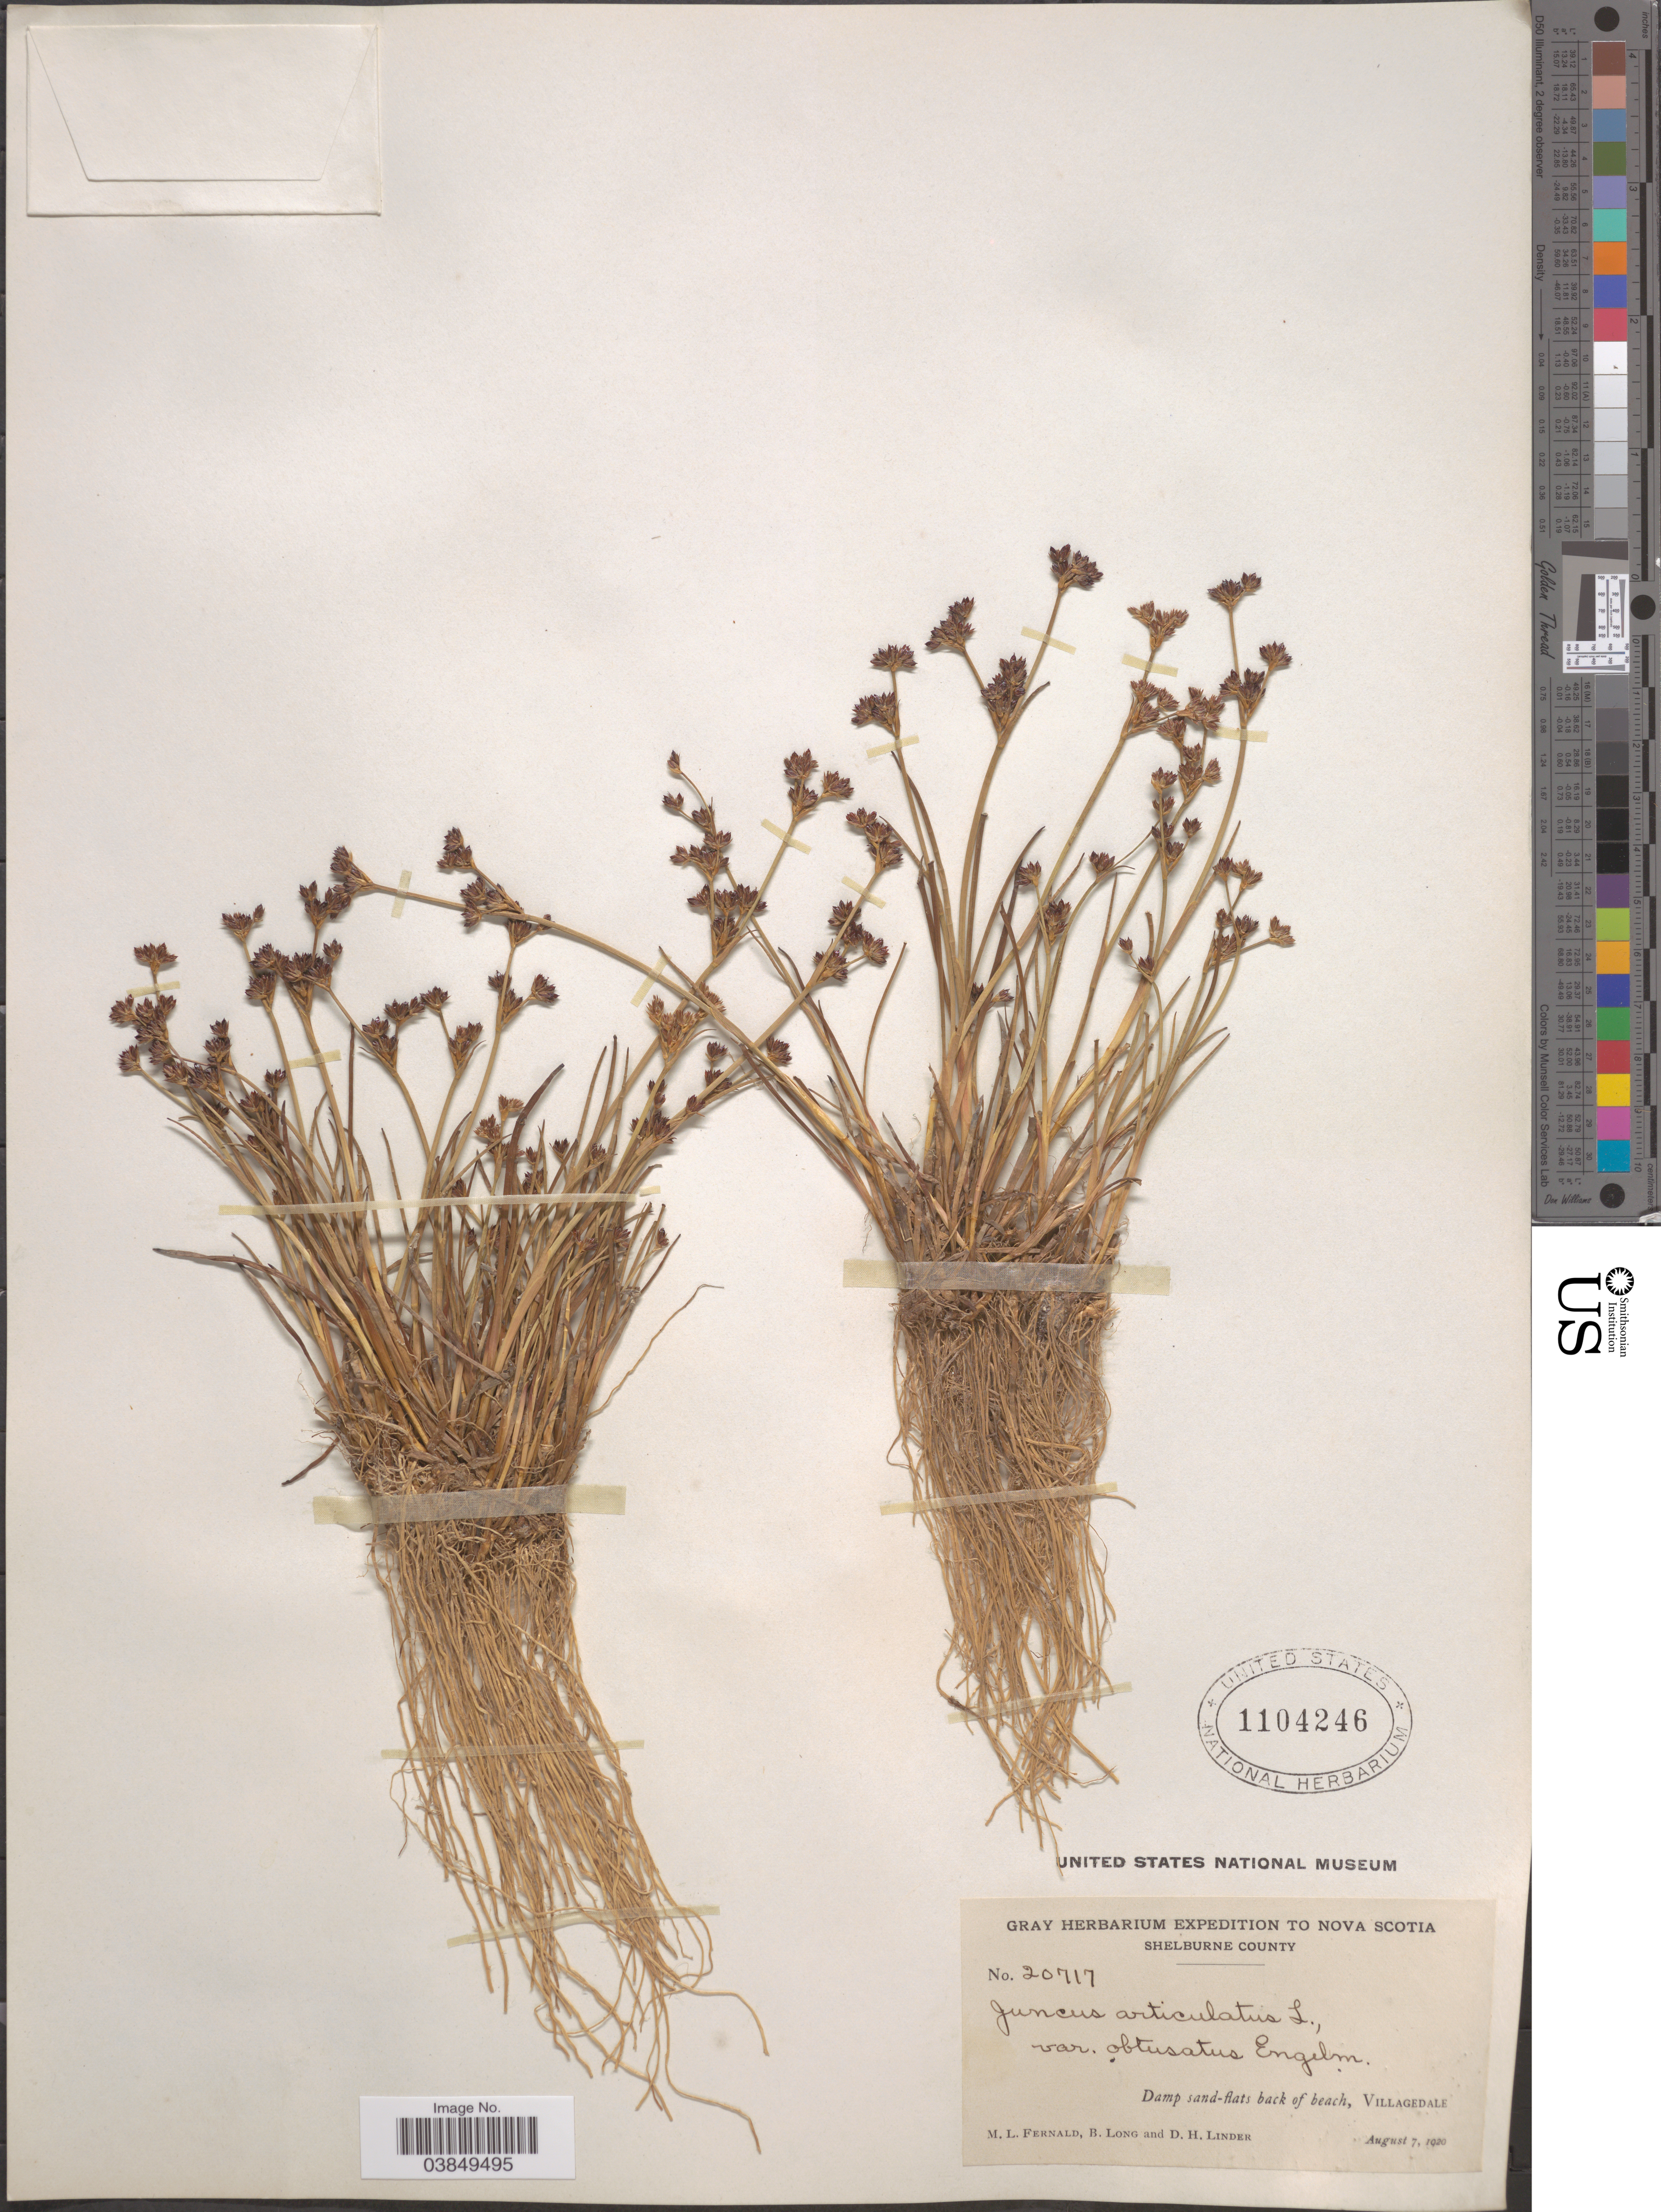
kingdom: Plantae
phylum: Tracheophyta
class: Liliopsida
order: Poales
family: Juncaceae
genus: Juncus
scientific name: Juncus articulatus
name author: L.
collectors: M. L. Fernald, B. Long & D. Linder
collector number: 20717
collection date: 1920-08-07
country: Canada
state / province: Nova Scotia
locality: Shelburne County. Villagedale.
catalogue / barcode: US 1104246